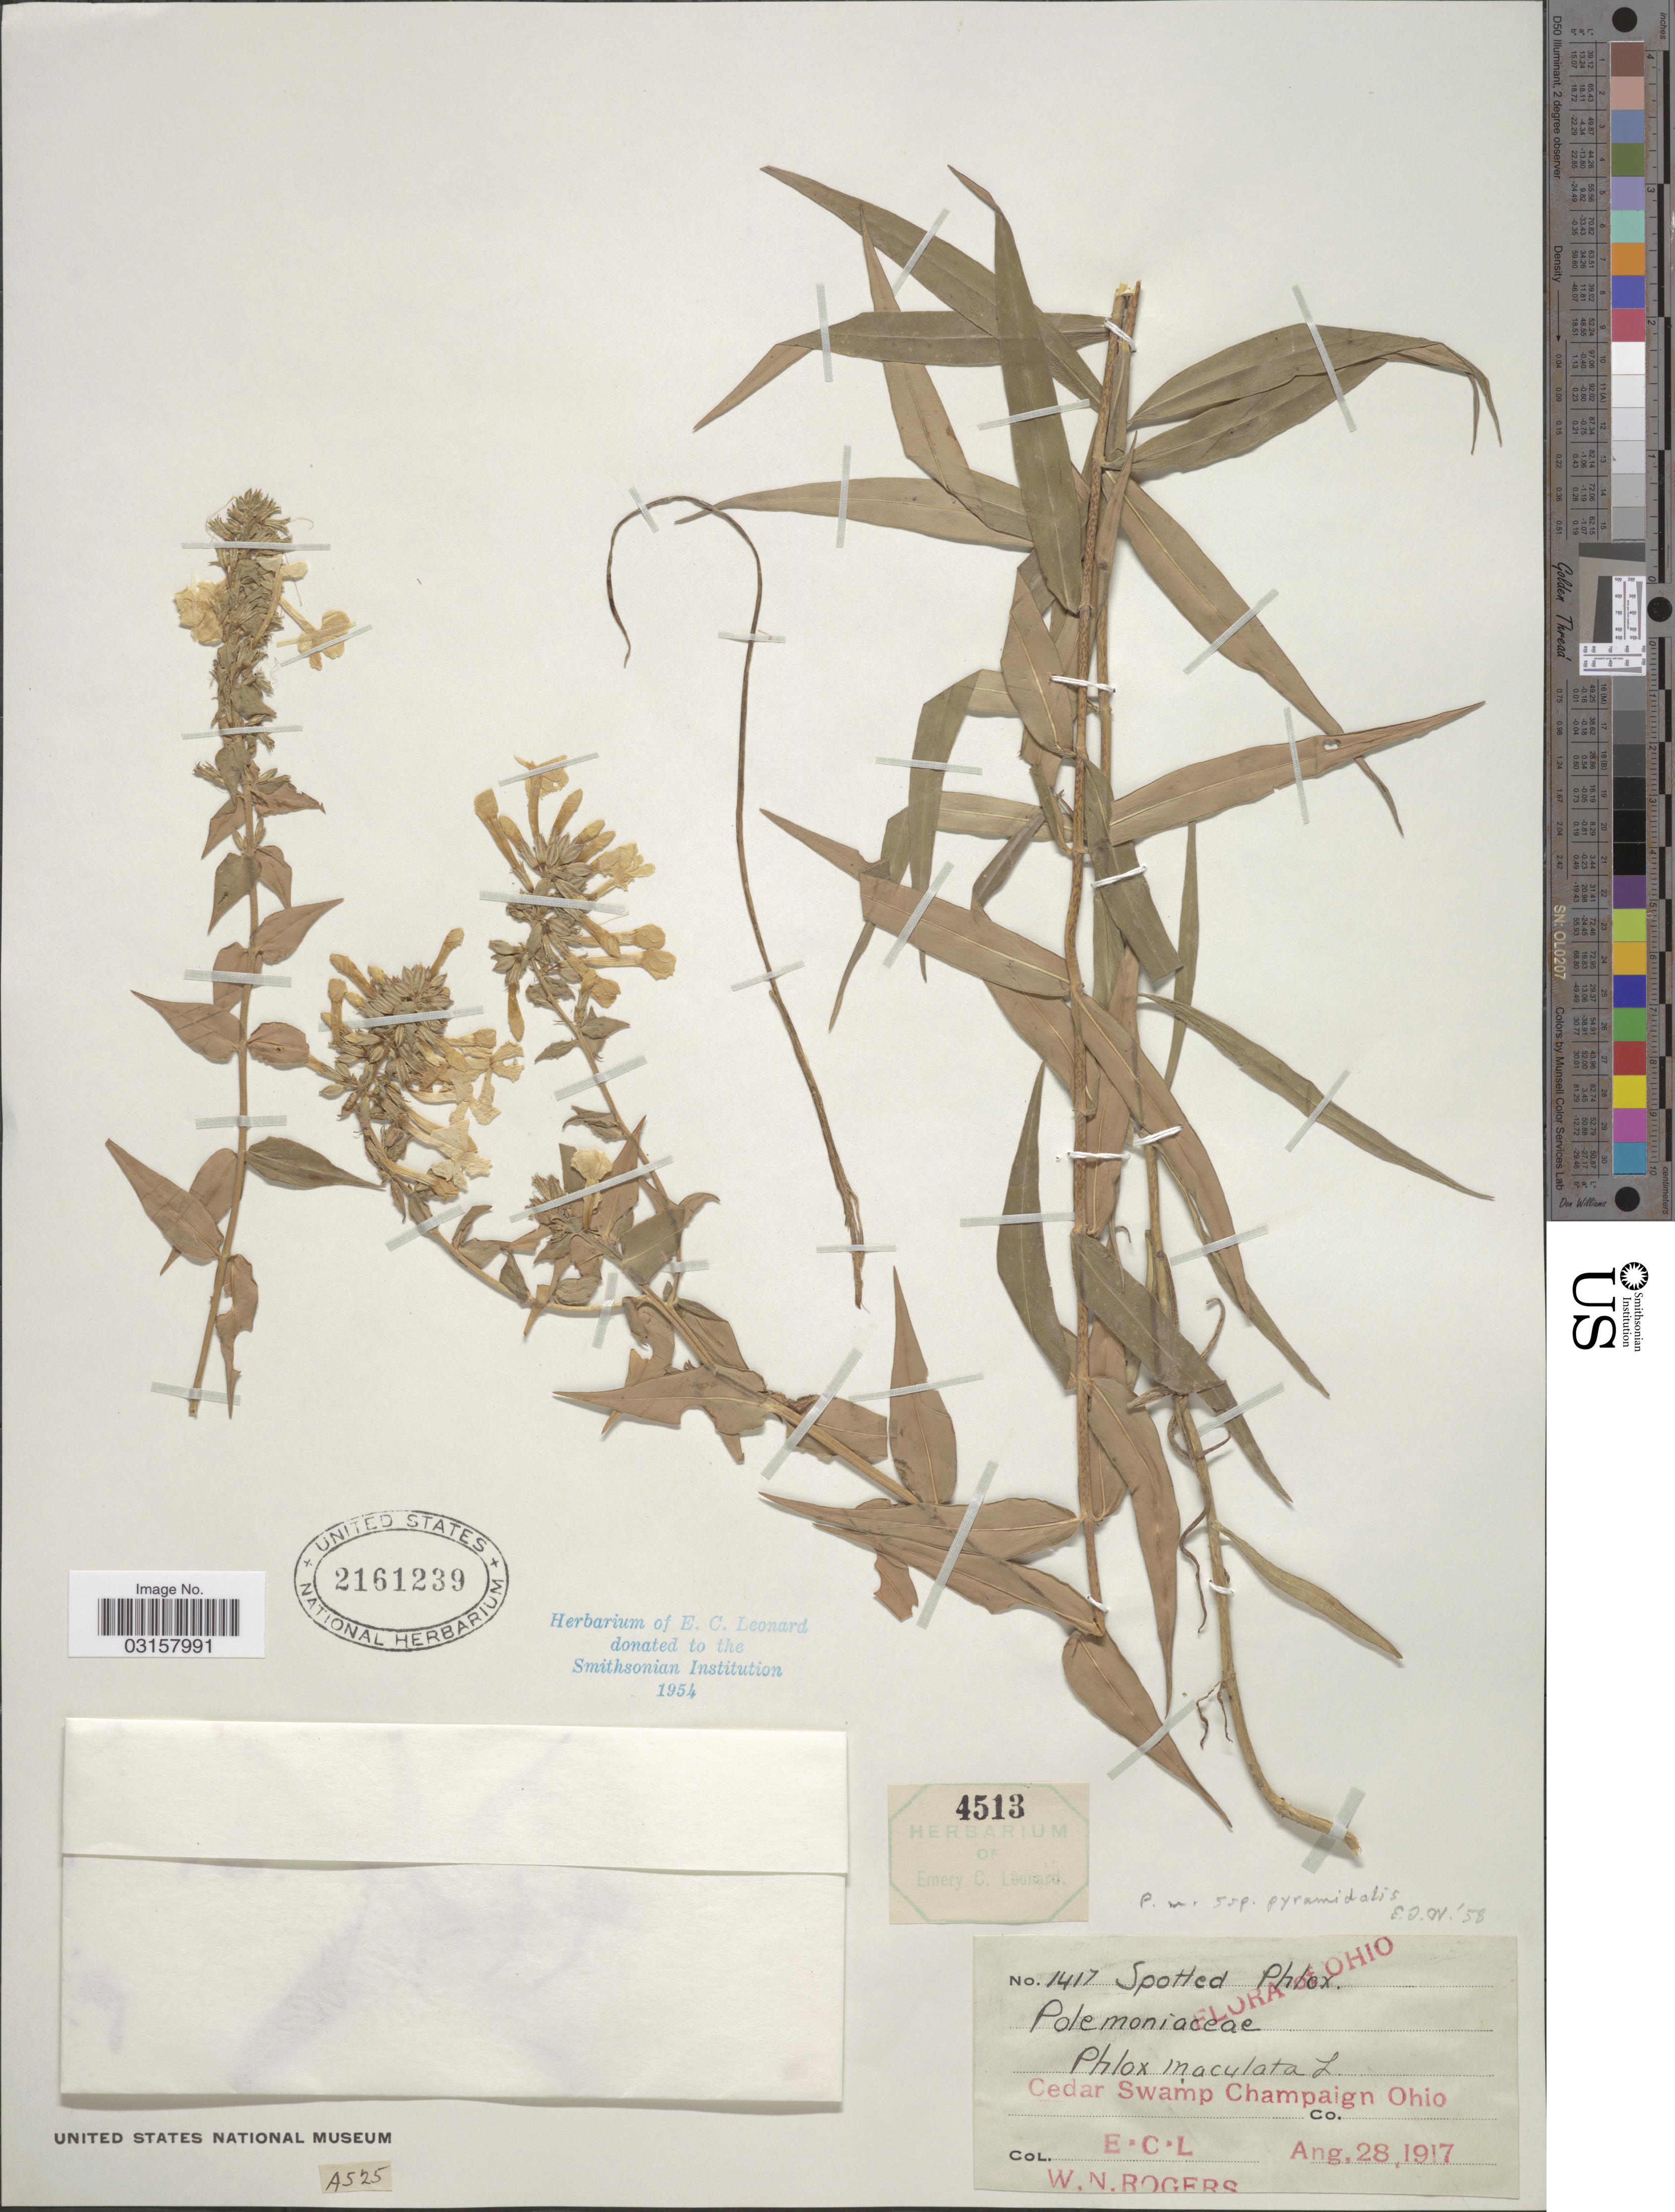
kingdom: Plantae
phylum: Tracheophyta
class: Magnoliopsida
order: Ericales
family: Polemoniaceae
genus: Phlox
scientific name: Phlox x pyramidalis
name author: (Sm.) Wherry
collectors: E. C. Leonard & W. Rogers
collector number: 4513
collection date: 1917-08-28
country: United States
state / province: Ohio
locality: Cedar Swamp Champaign Co.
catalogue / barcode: US 2161239